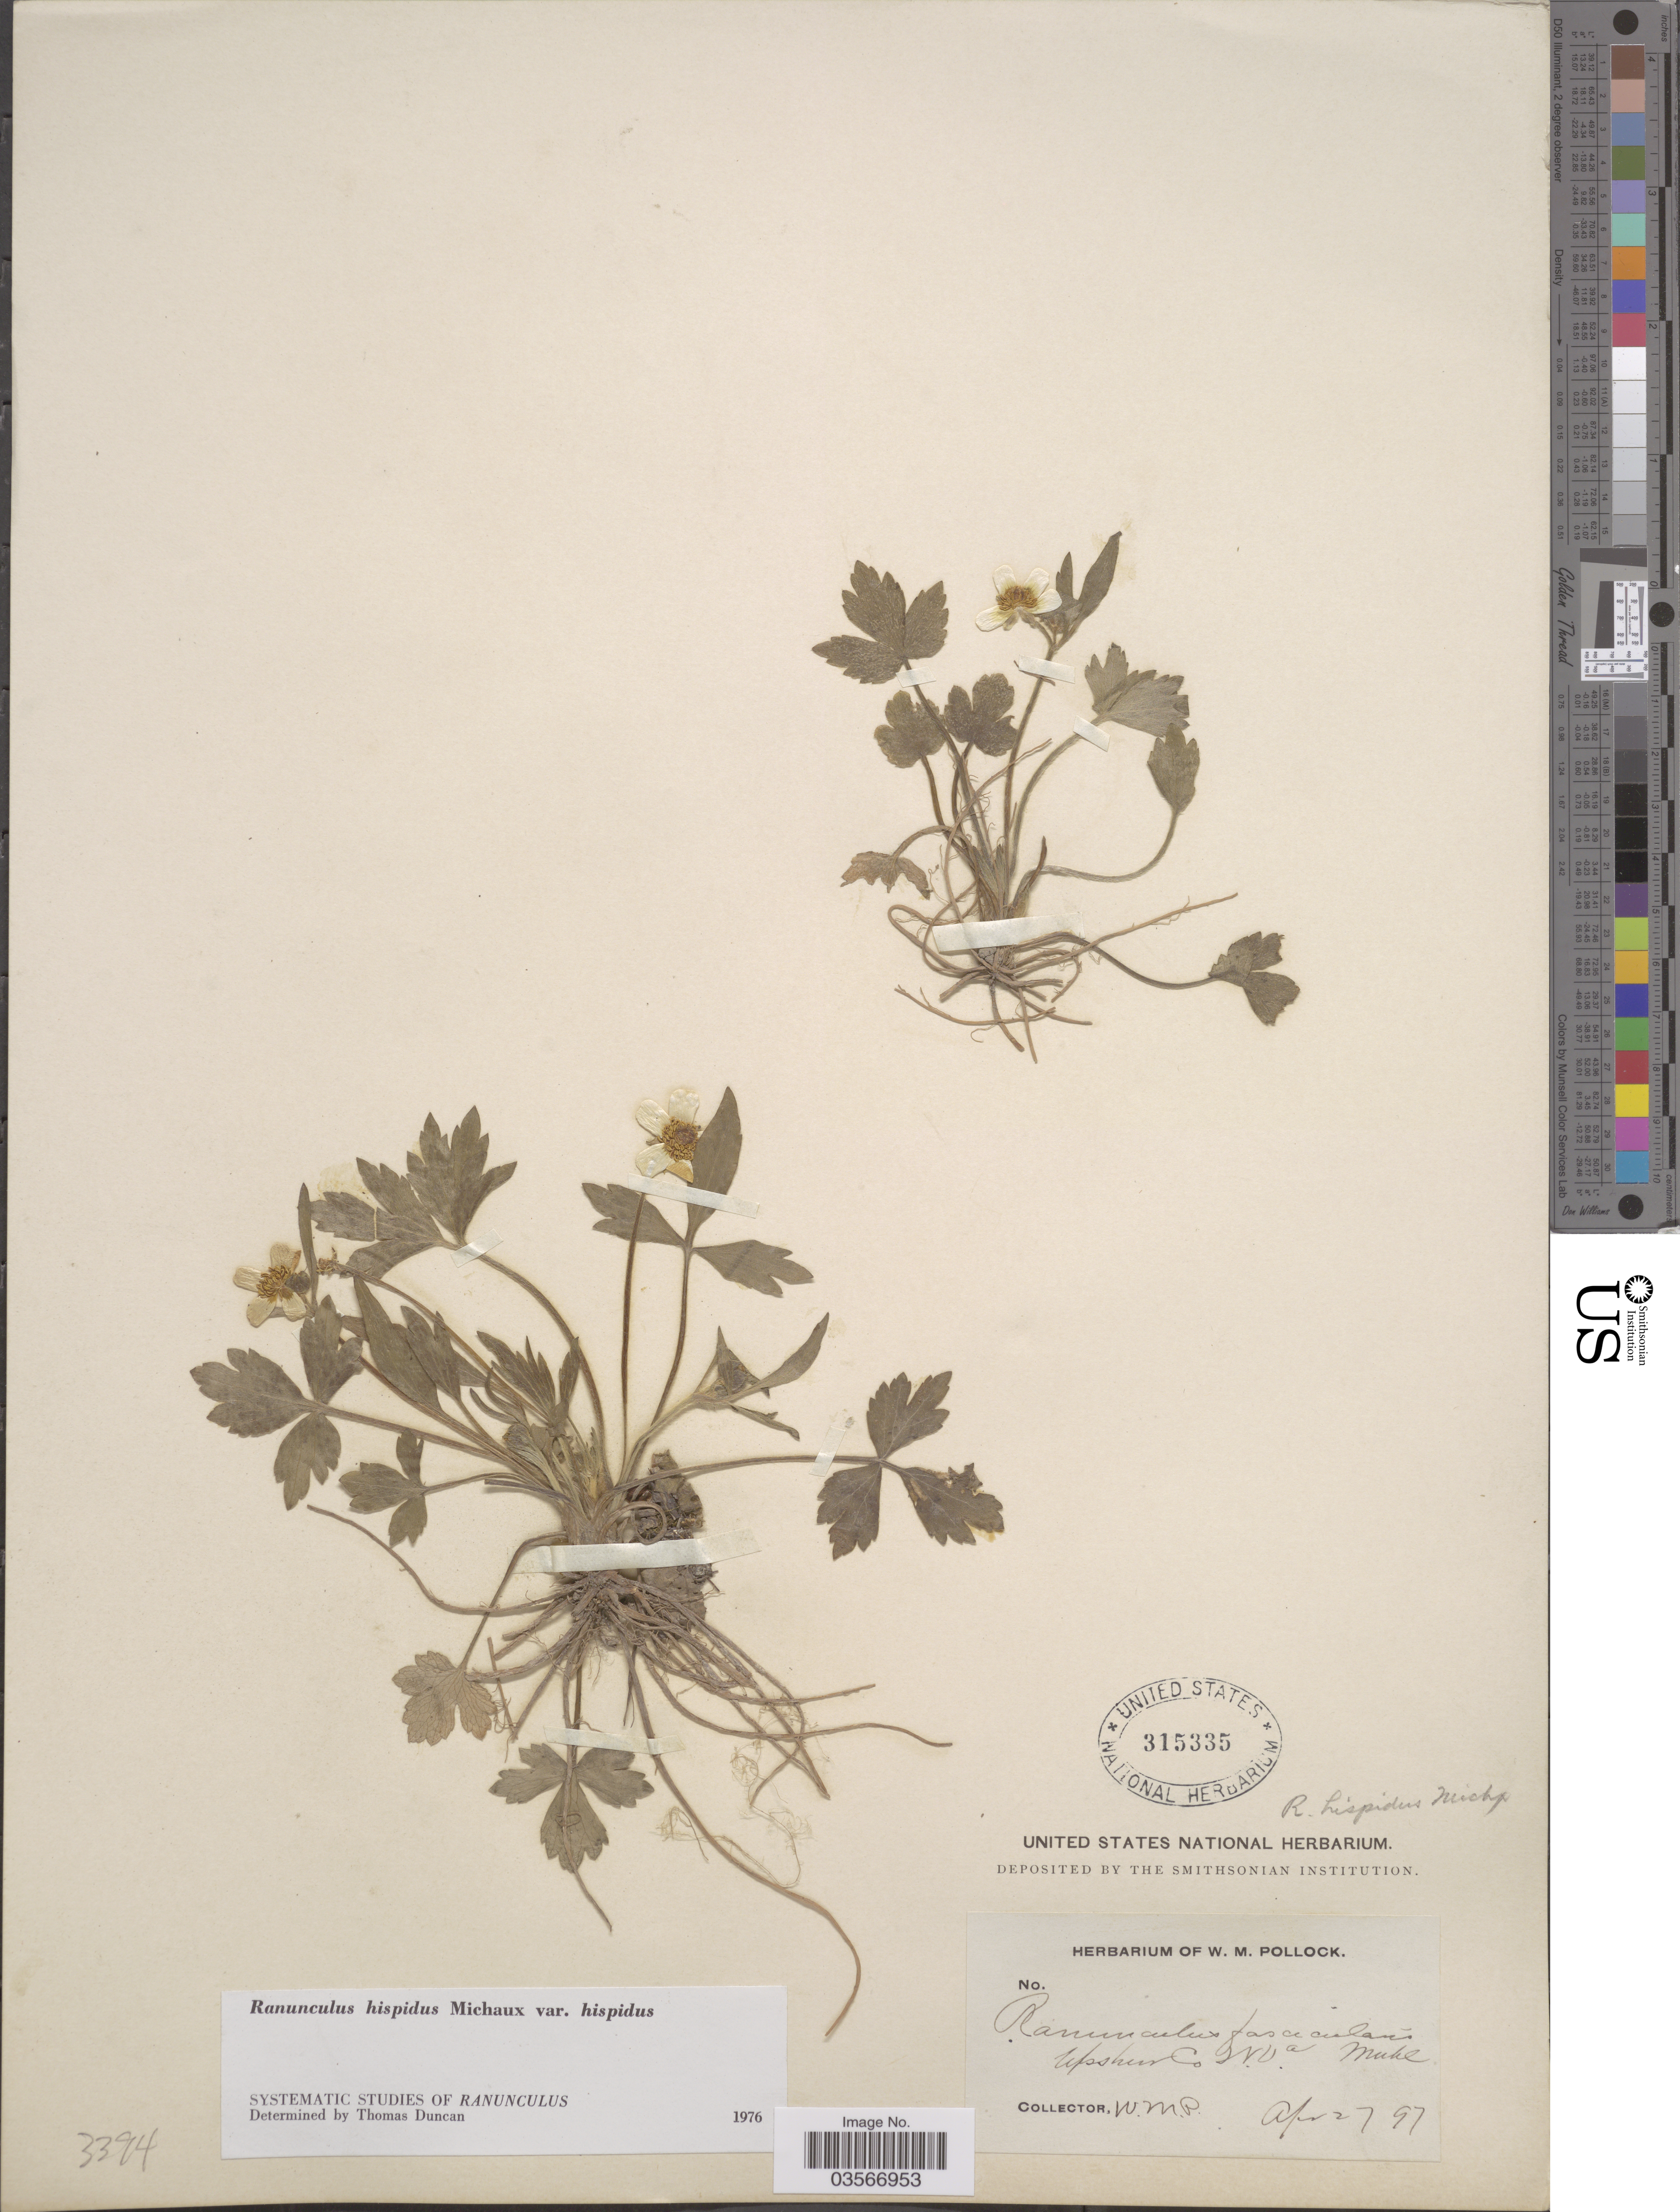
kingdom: Plantae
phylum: Tracheophyta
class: Magnoliopsida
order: Ranunculales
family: Ranunculaceae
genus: Ranunculus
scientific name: Ranunculus hispidus var. hispidus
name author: Michx.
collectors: W. M. Pollock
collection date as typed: Transcribed d/m/y: 27/4/97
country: United States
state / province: West Virginia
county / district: Upshur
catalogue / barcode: US 315335